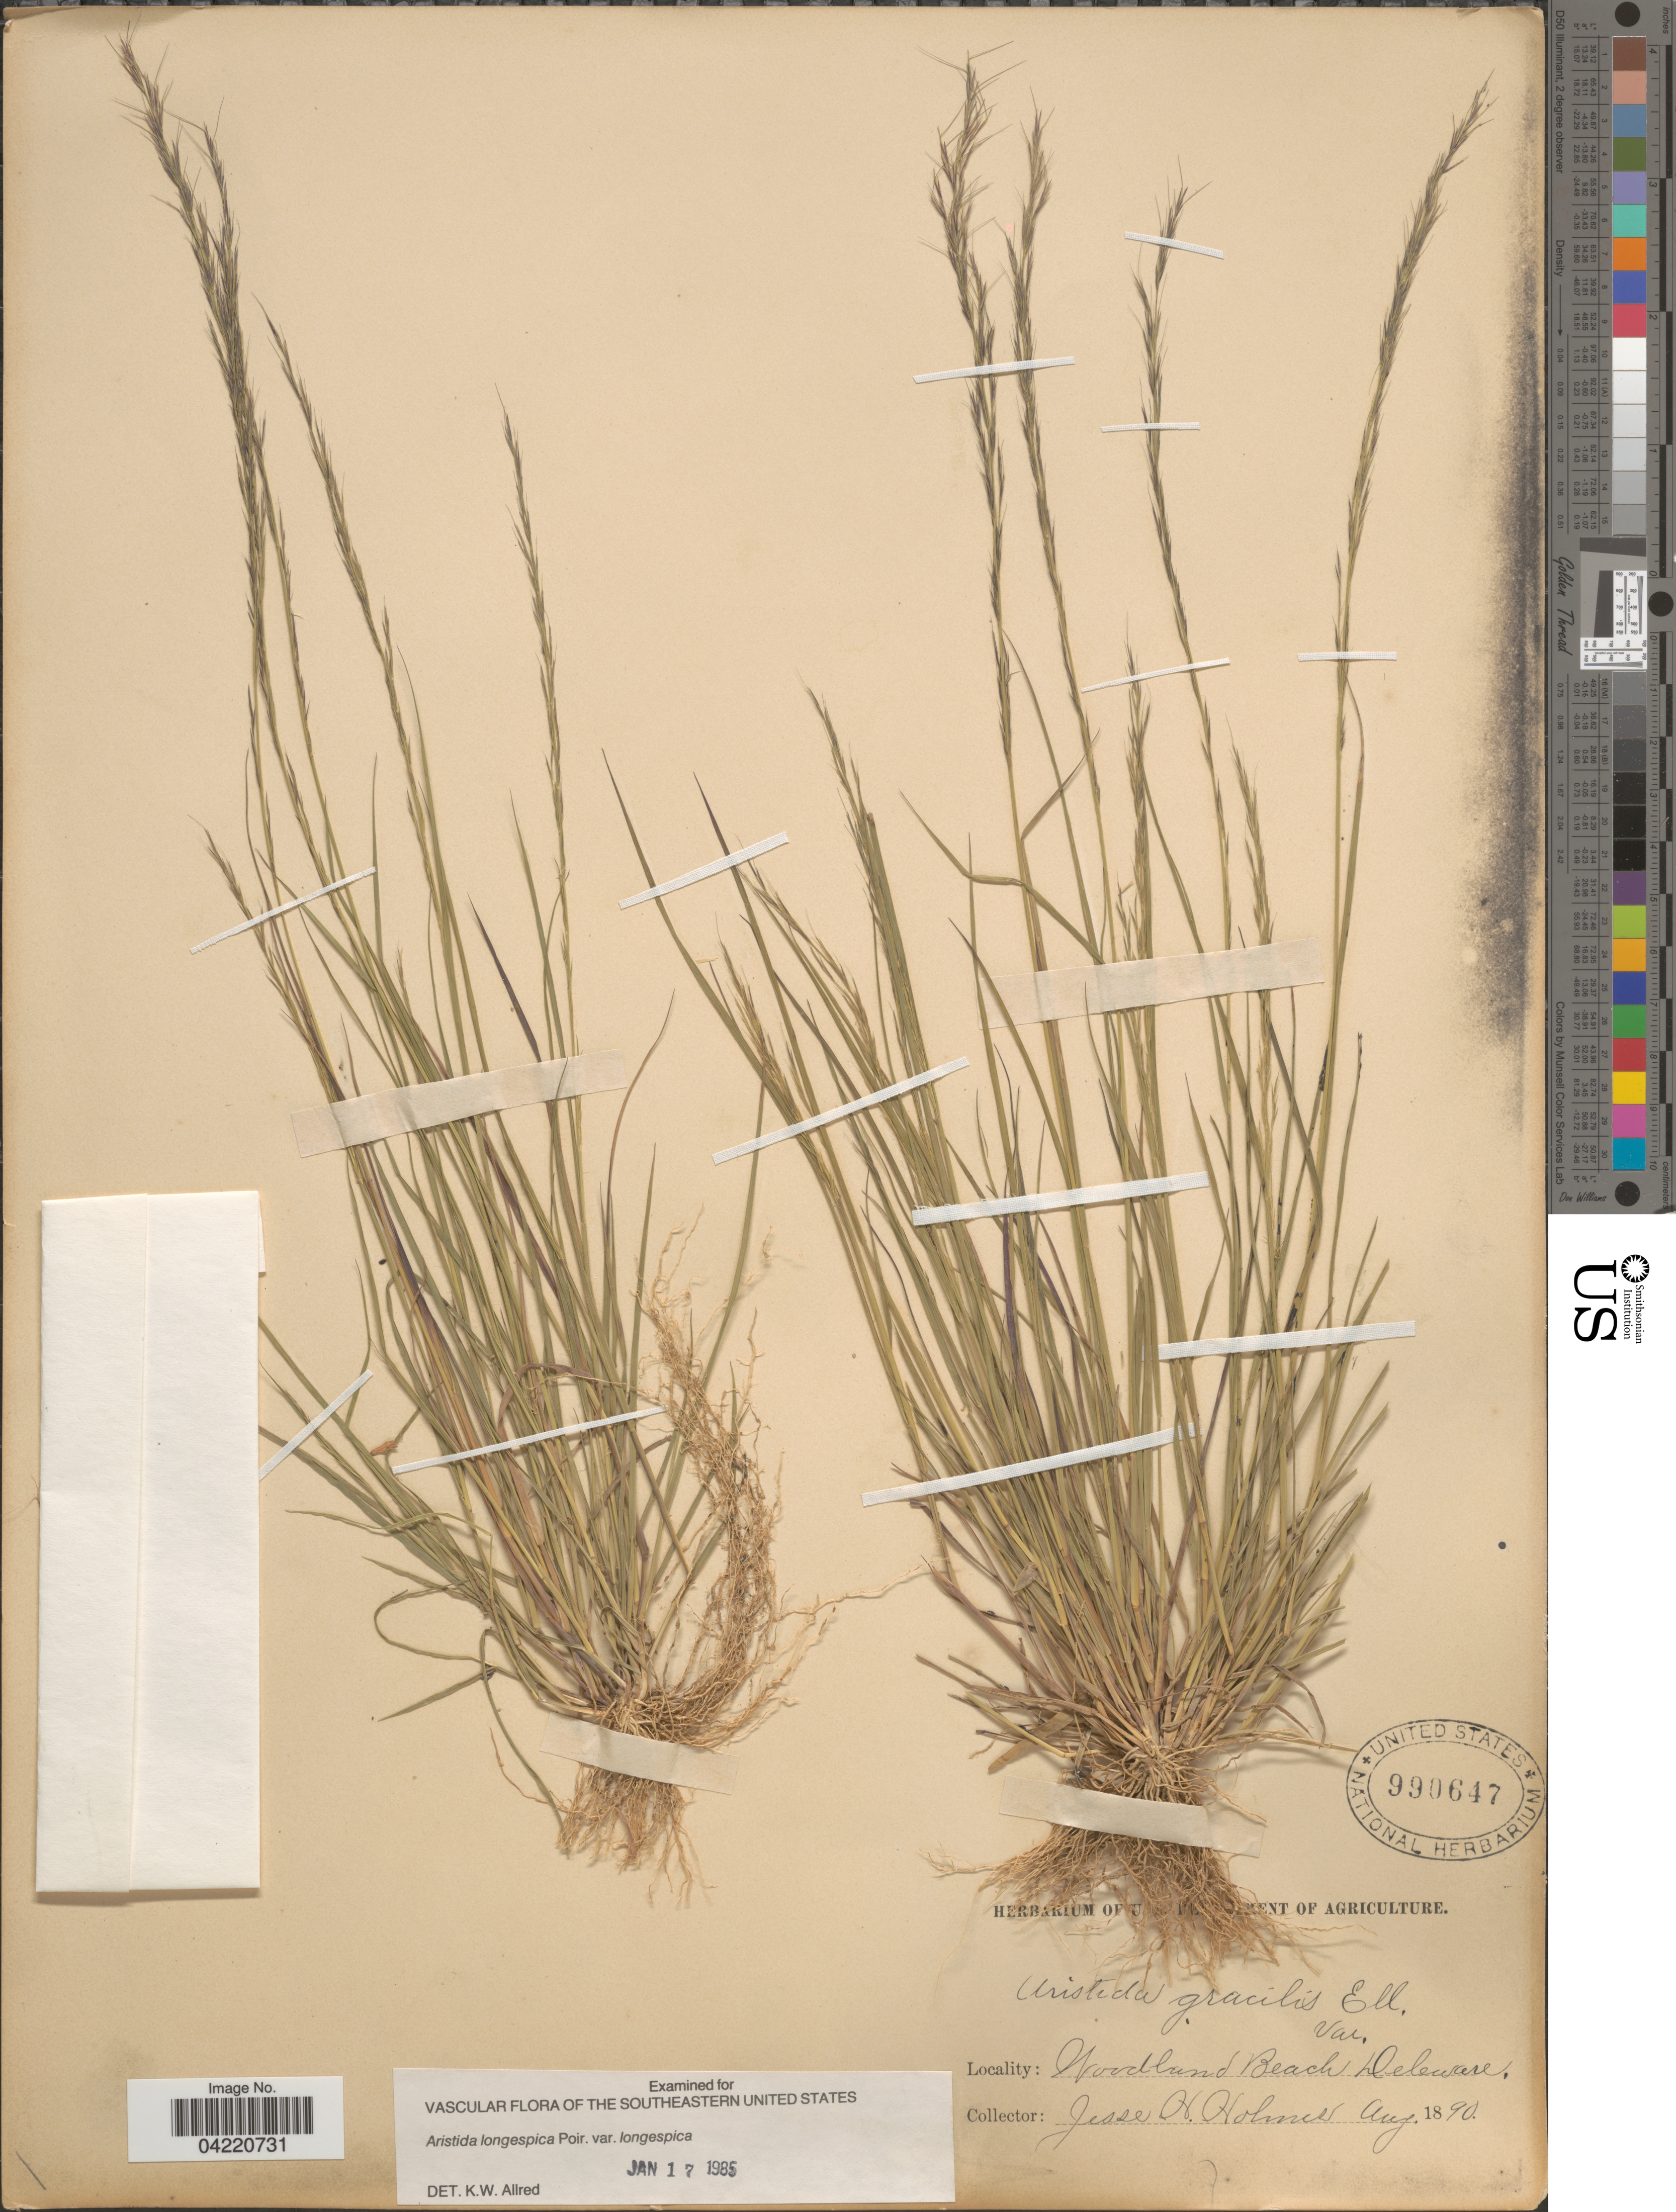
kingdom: Plantae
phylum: Tracheophyta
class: Liliopsida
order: Poales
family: Poaceae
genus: Aristida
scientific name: Aristida longespica var. longespica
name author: Poir.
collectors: J. Holmes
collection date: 1890-08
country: United States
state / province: Delaware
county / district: Kent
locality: Woodland Beach.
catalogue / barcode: US 990647